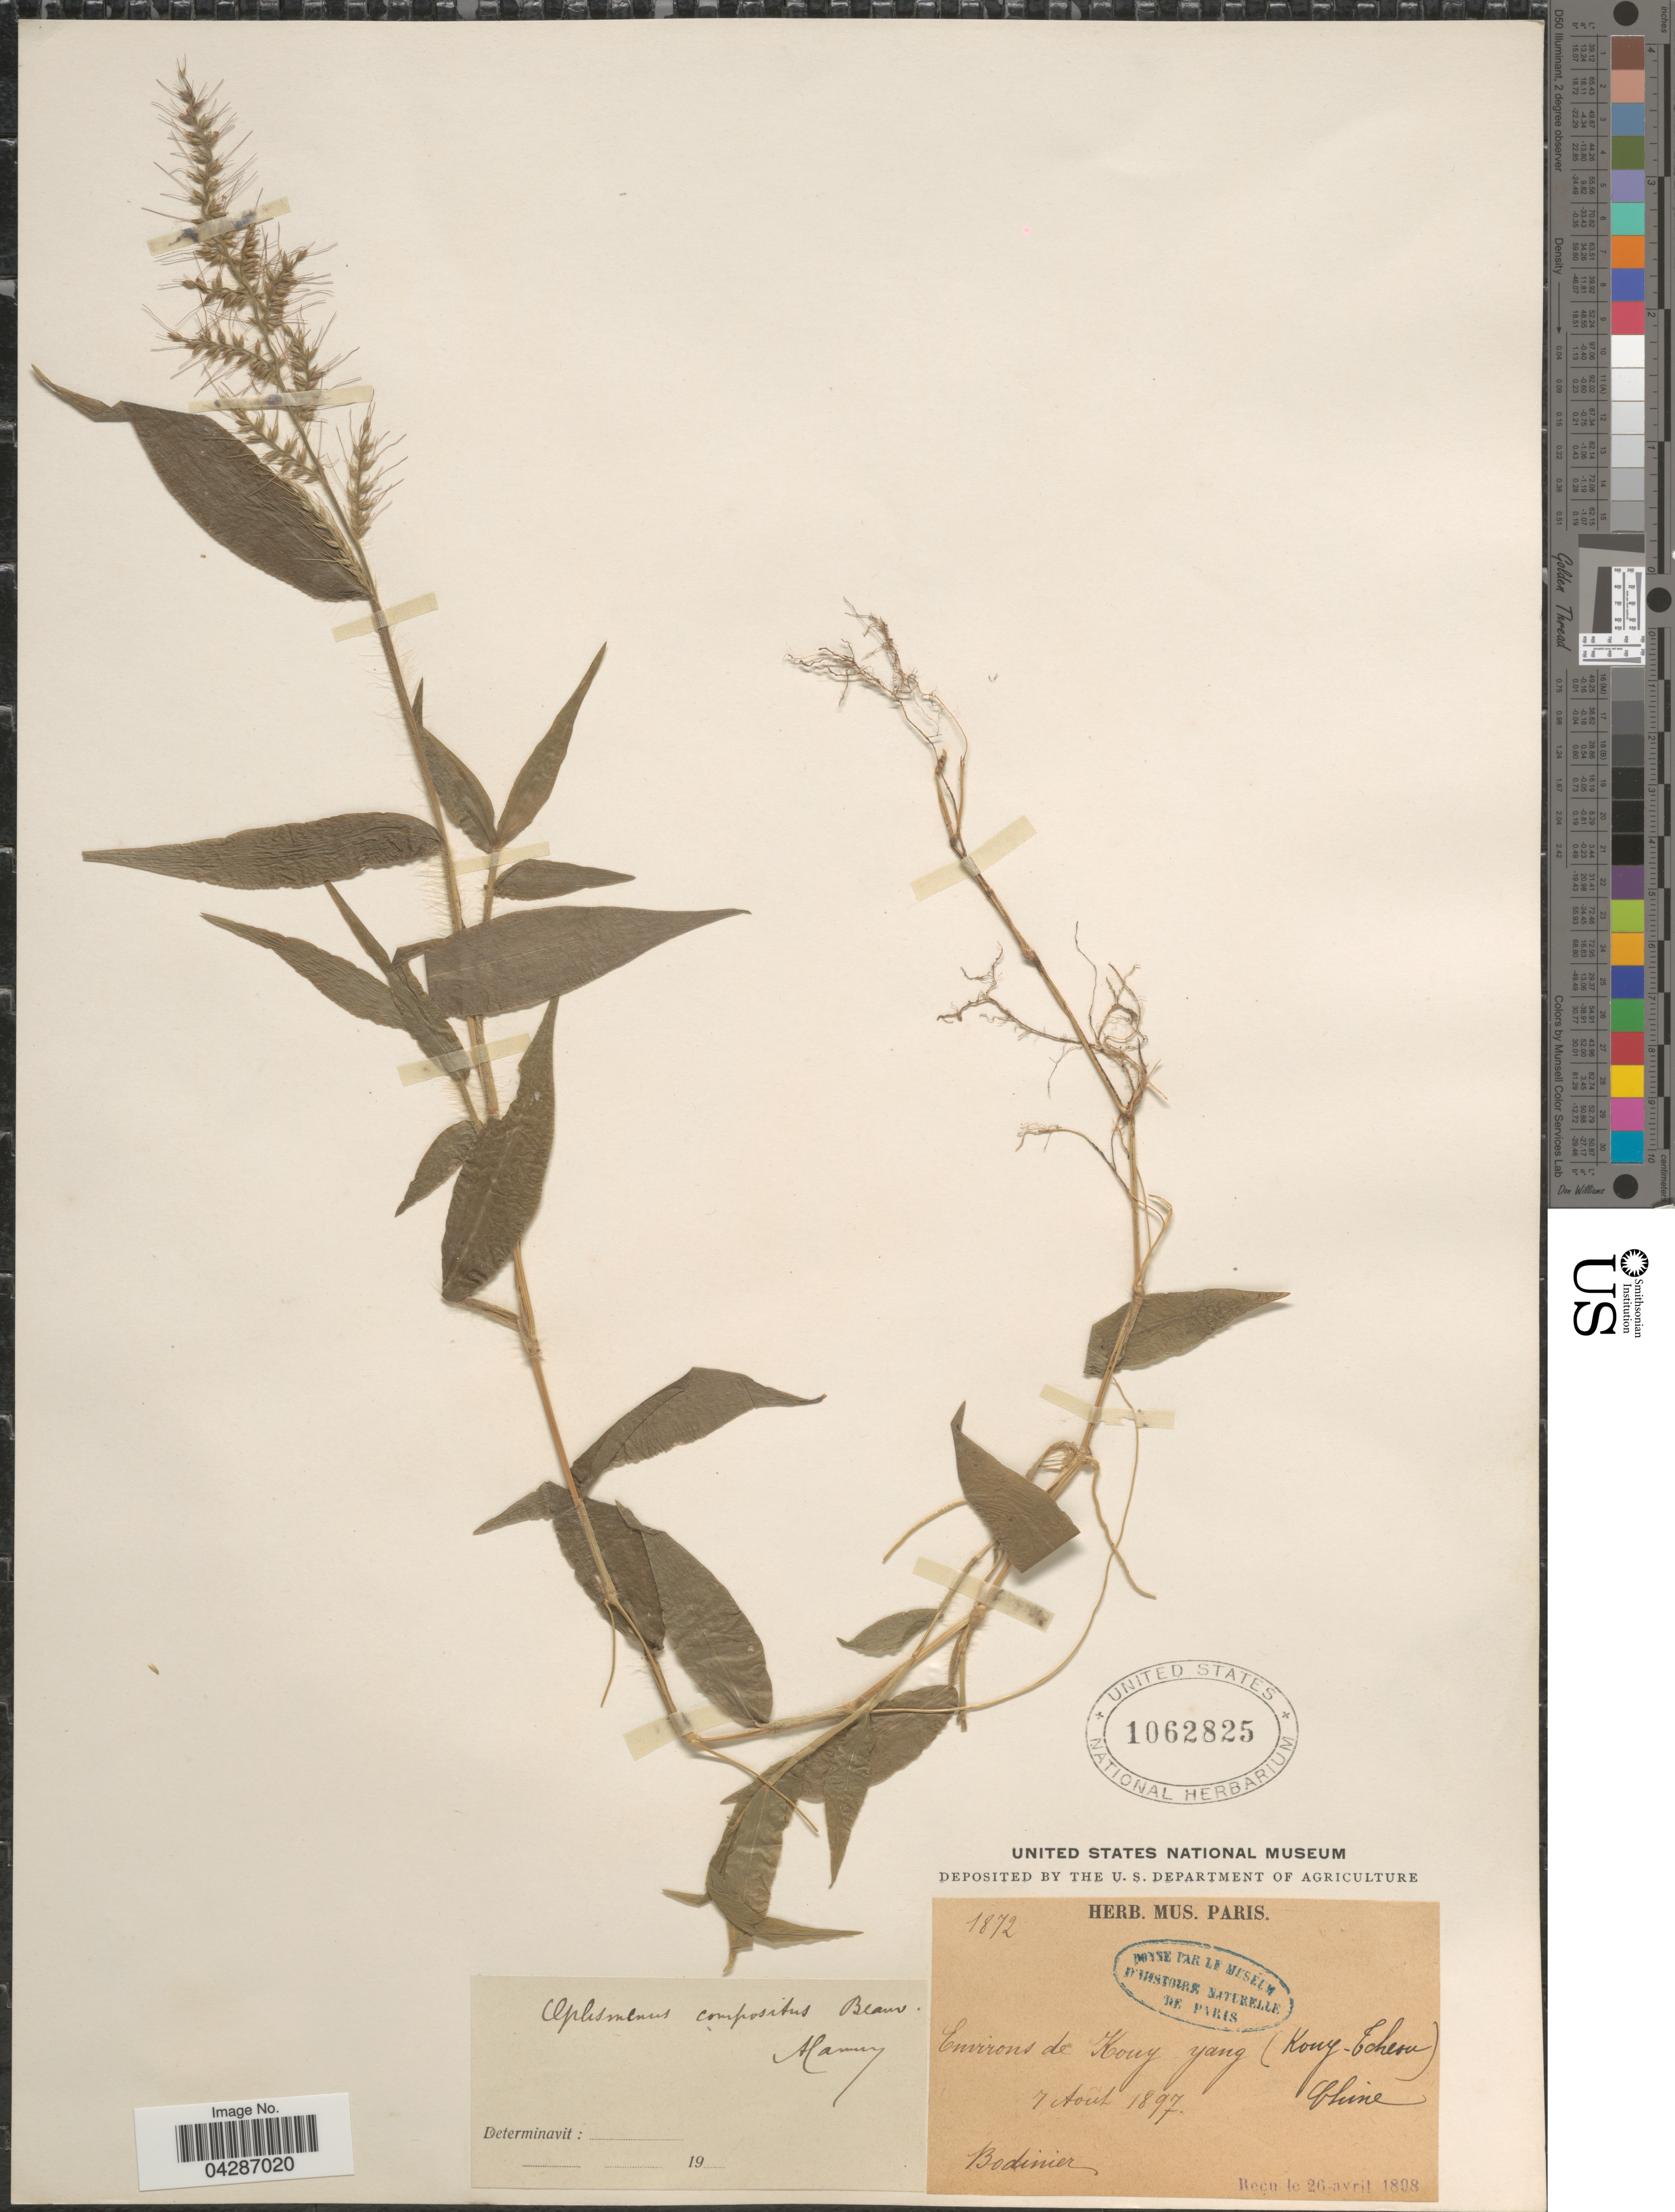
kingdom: Plantae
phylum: Tracheophyta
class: Liliopsida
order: Poales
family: Poaceae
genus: Oplismenus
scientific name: Oplismenus compositus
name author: (L.) P. Beauv.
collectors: Bodinier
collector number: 1872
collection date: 1897-08-07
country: China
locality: Environs de Kong - yang (Kong-Tschesu).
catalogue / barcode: US 1062825